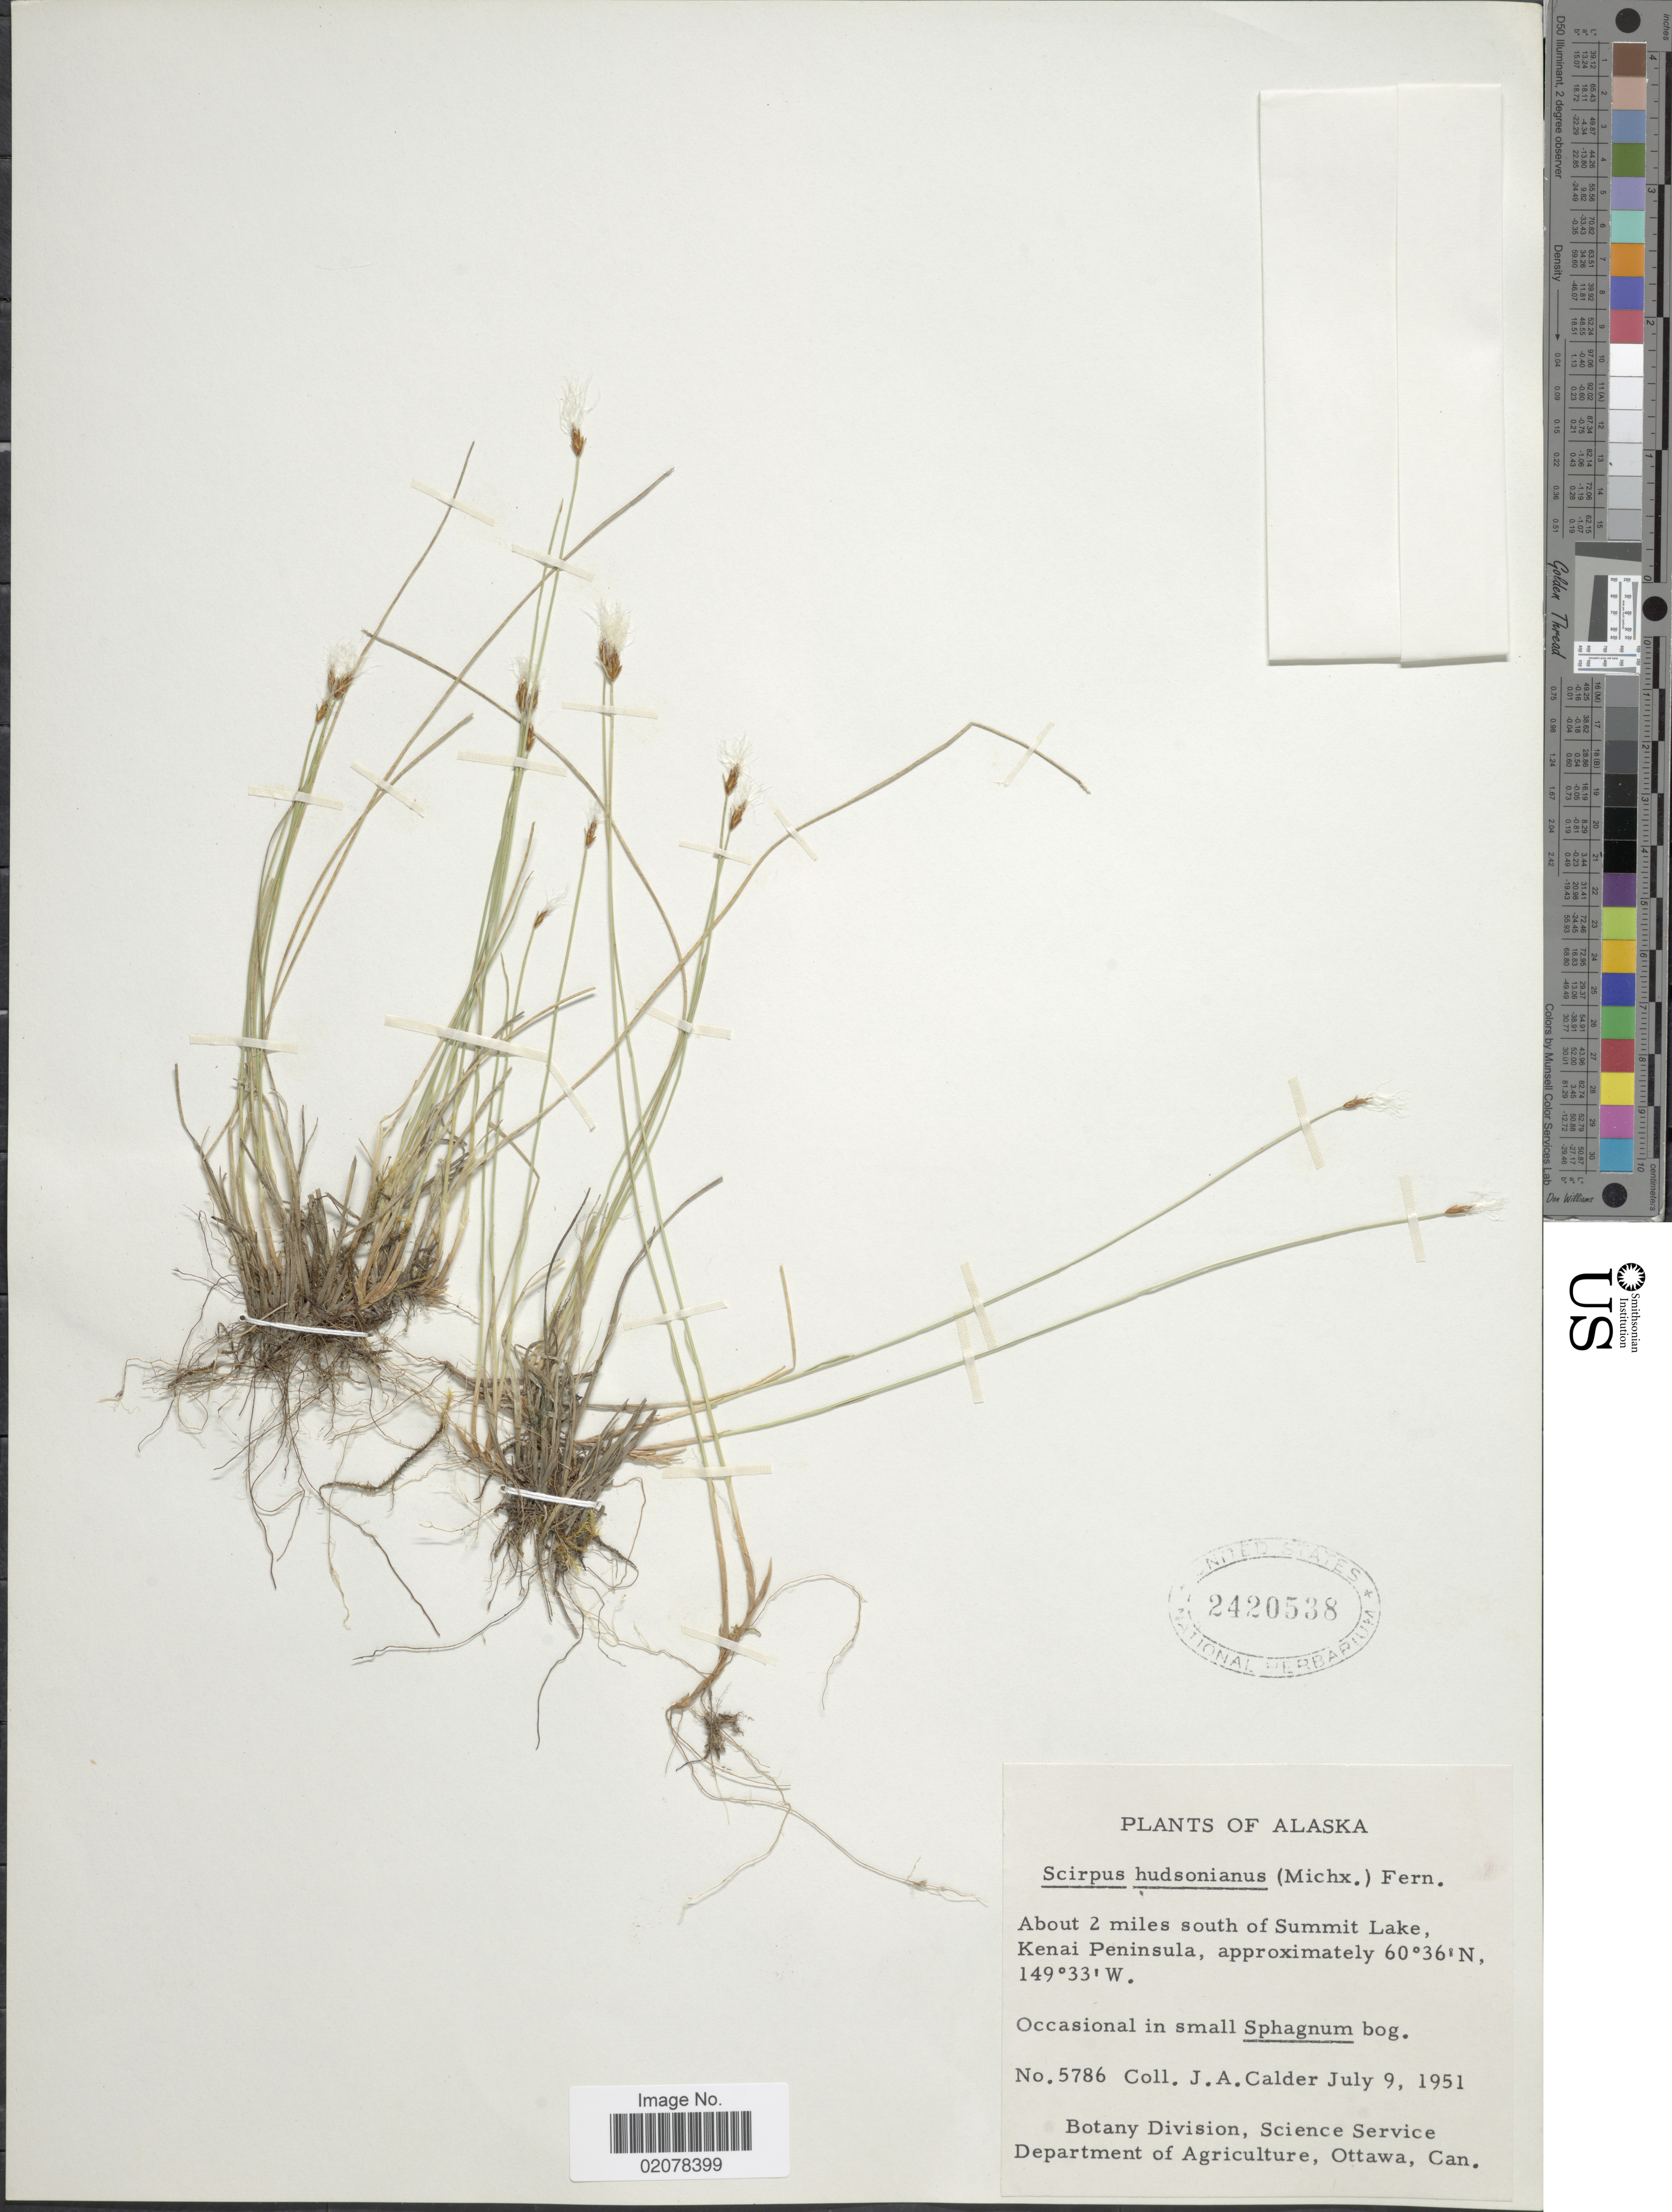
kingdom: Plantae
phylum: Tracheophyta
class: Liliopsida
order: Poales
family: Cyperaceae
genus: Trichophorum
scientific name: Trichophorum alpinum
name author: (L.) Pers.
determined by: Strong, M. T., (US), Smithsonian Institution - National Museum of Natural History (UNITED STATES)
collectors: J. A. Calder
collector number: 5786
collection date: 1951-07-09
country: United States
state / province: Alaska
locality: About 2 miles south of Summit Lake, Kenai Peninsula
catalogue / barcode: US 2420538